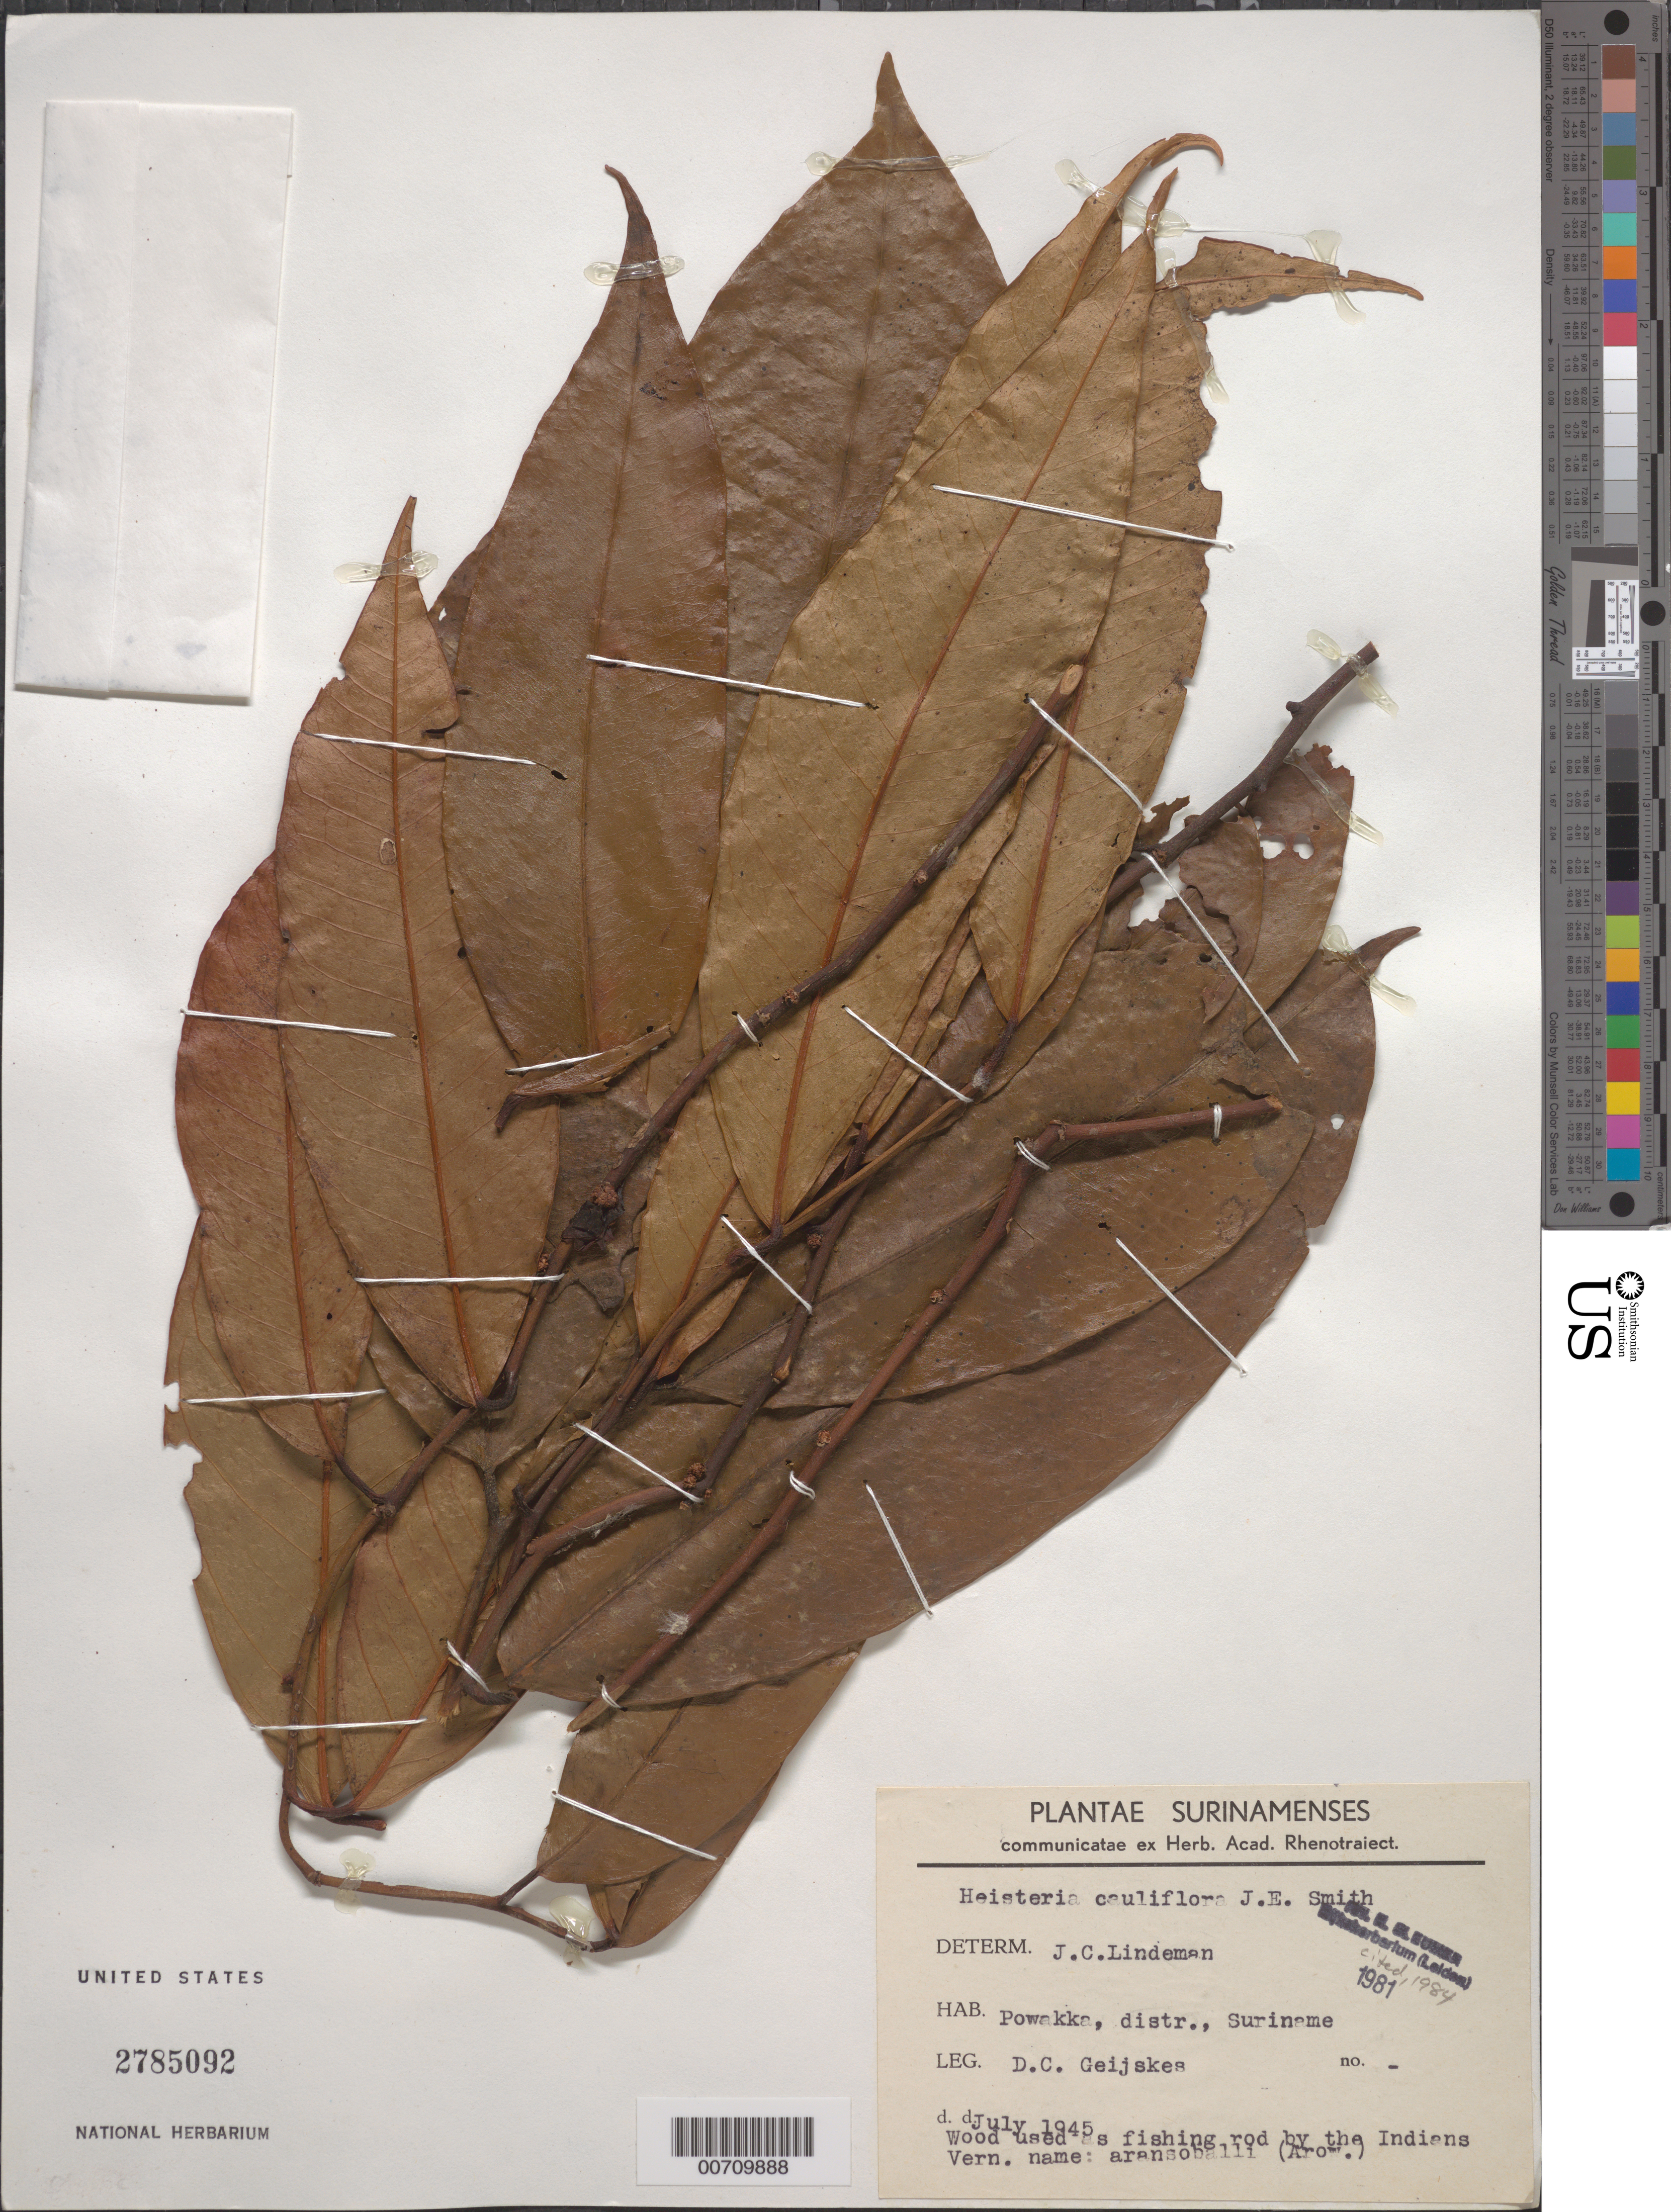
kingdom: Plantae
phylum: Tracheophyta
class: Magnoliopsida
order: Santalales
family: Erythropalaceae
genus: Heisteria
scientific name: Heisteria cauliflora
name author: Sm.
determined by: Sleumer, H. O.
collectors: D. Geijskes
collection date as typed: Jul-45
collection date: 1945-07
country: Suriname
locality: Powakka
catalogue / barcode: US 2785092